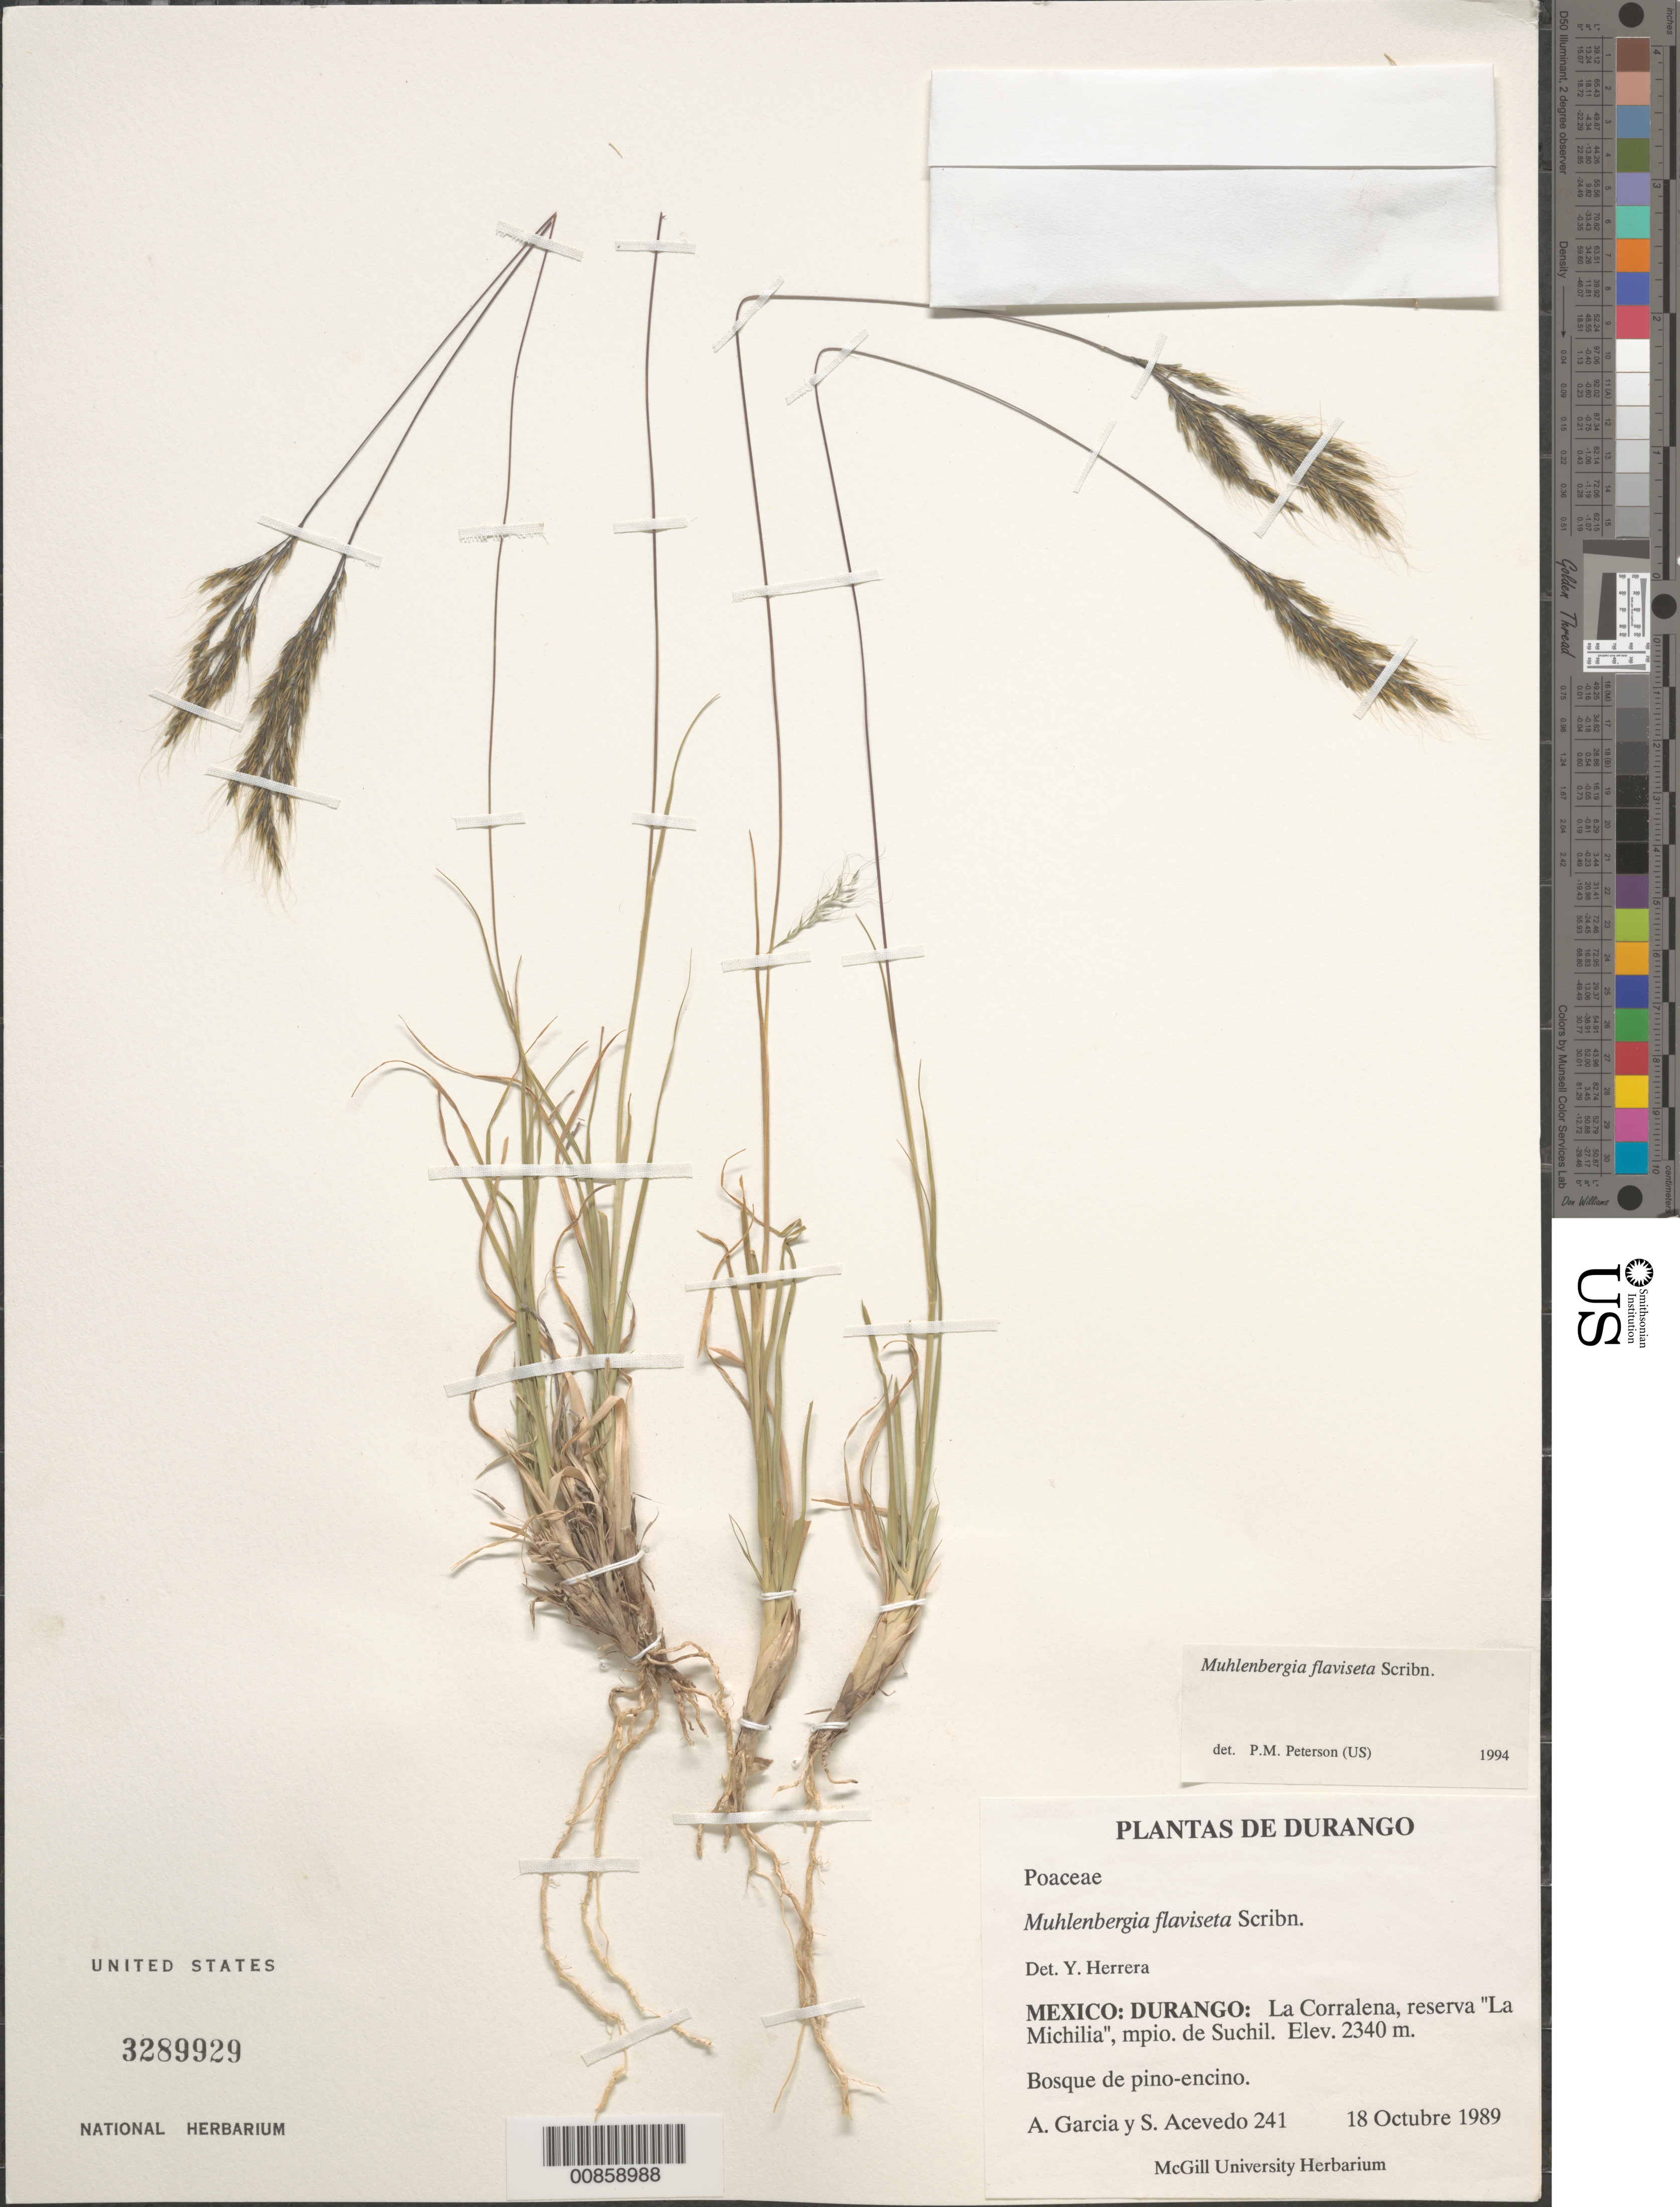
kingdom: Plantae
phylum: Tracheophyta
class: Liliopsida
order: Poales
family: Poaceae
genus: Muhlenbergia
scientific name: Muhlenbergia flaviseta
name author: Scribn.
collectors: A. Garcia & S. Acevedo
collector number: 241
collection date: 1989-10-18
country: Mexico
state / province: Durango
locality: La Corralena, reserva "La Michilia", mpio. de Suchil.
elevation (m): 2340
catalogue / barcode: US 3289929